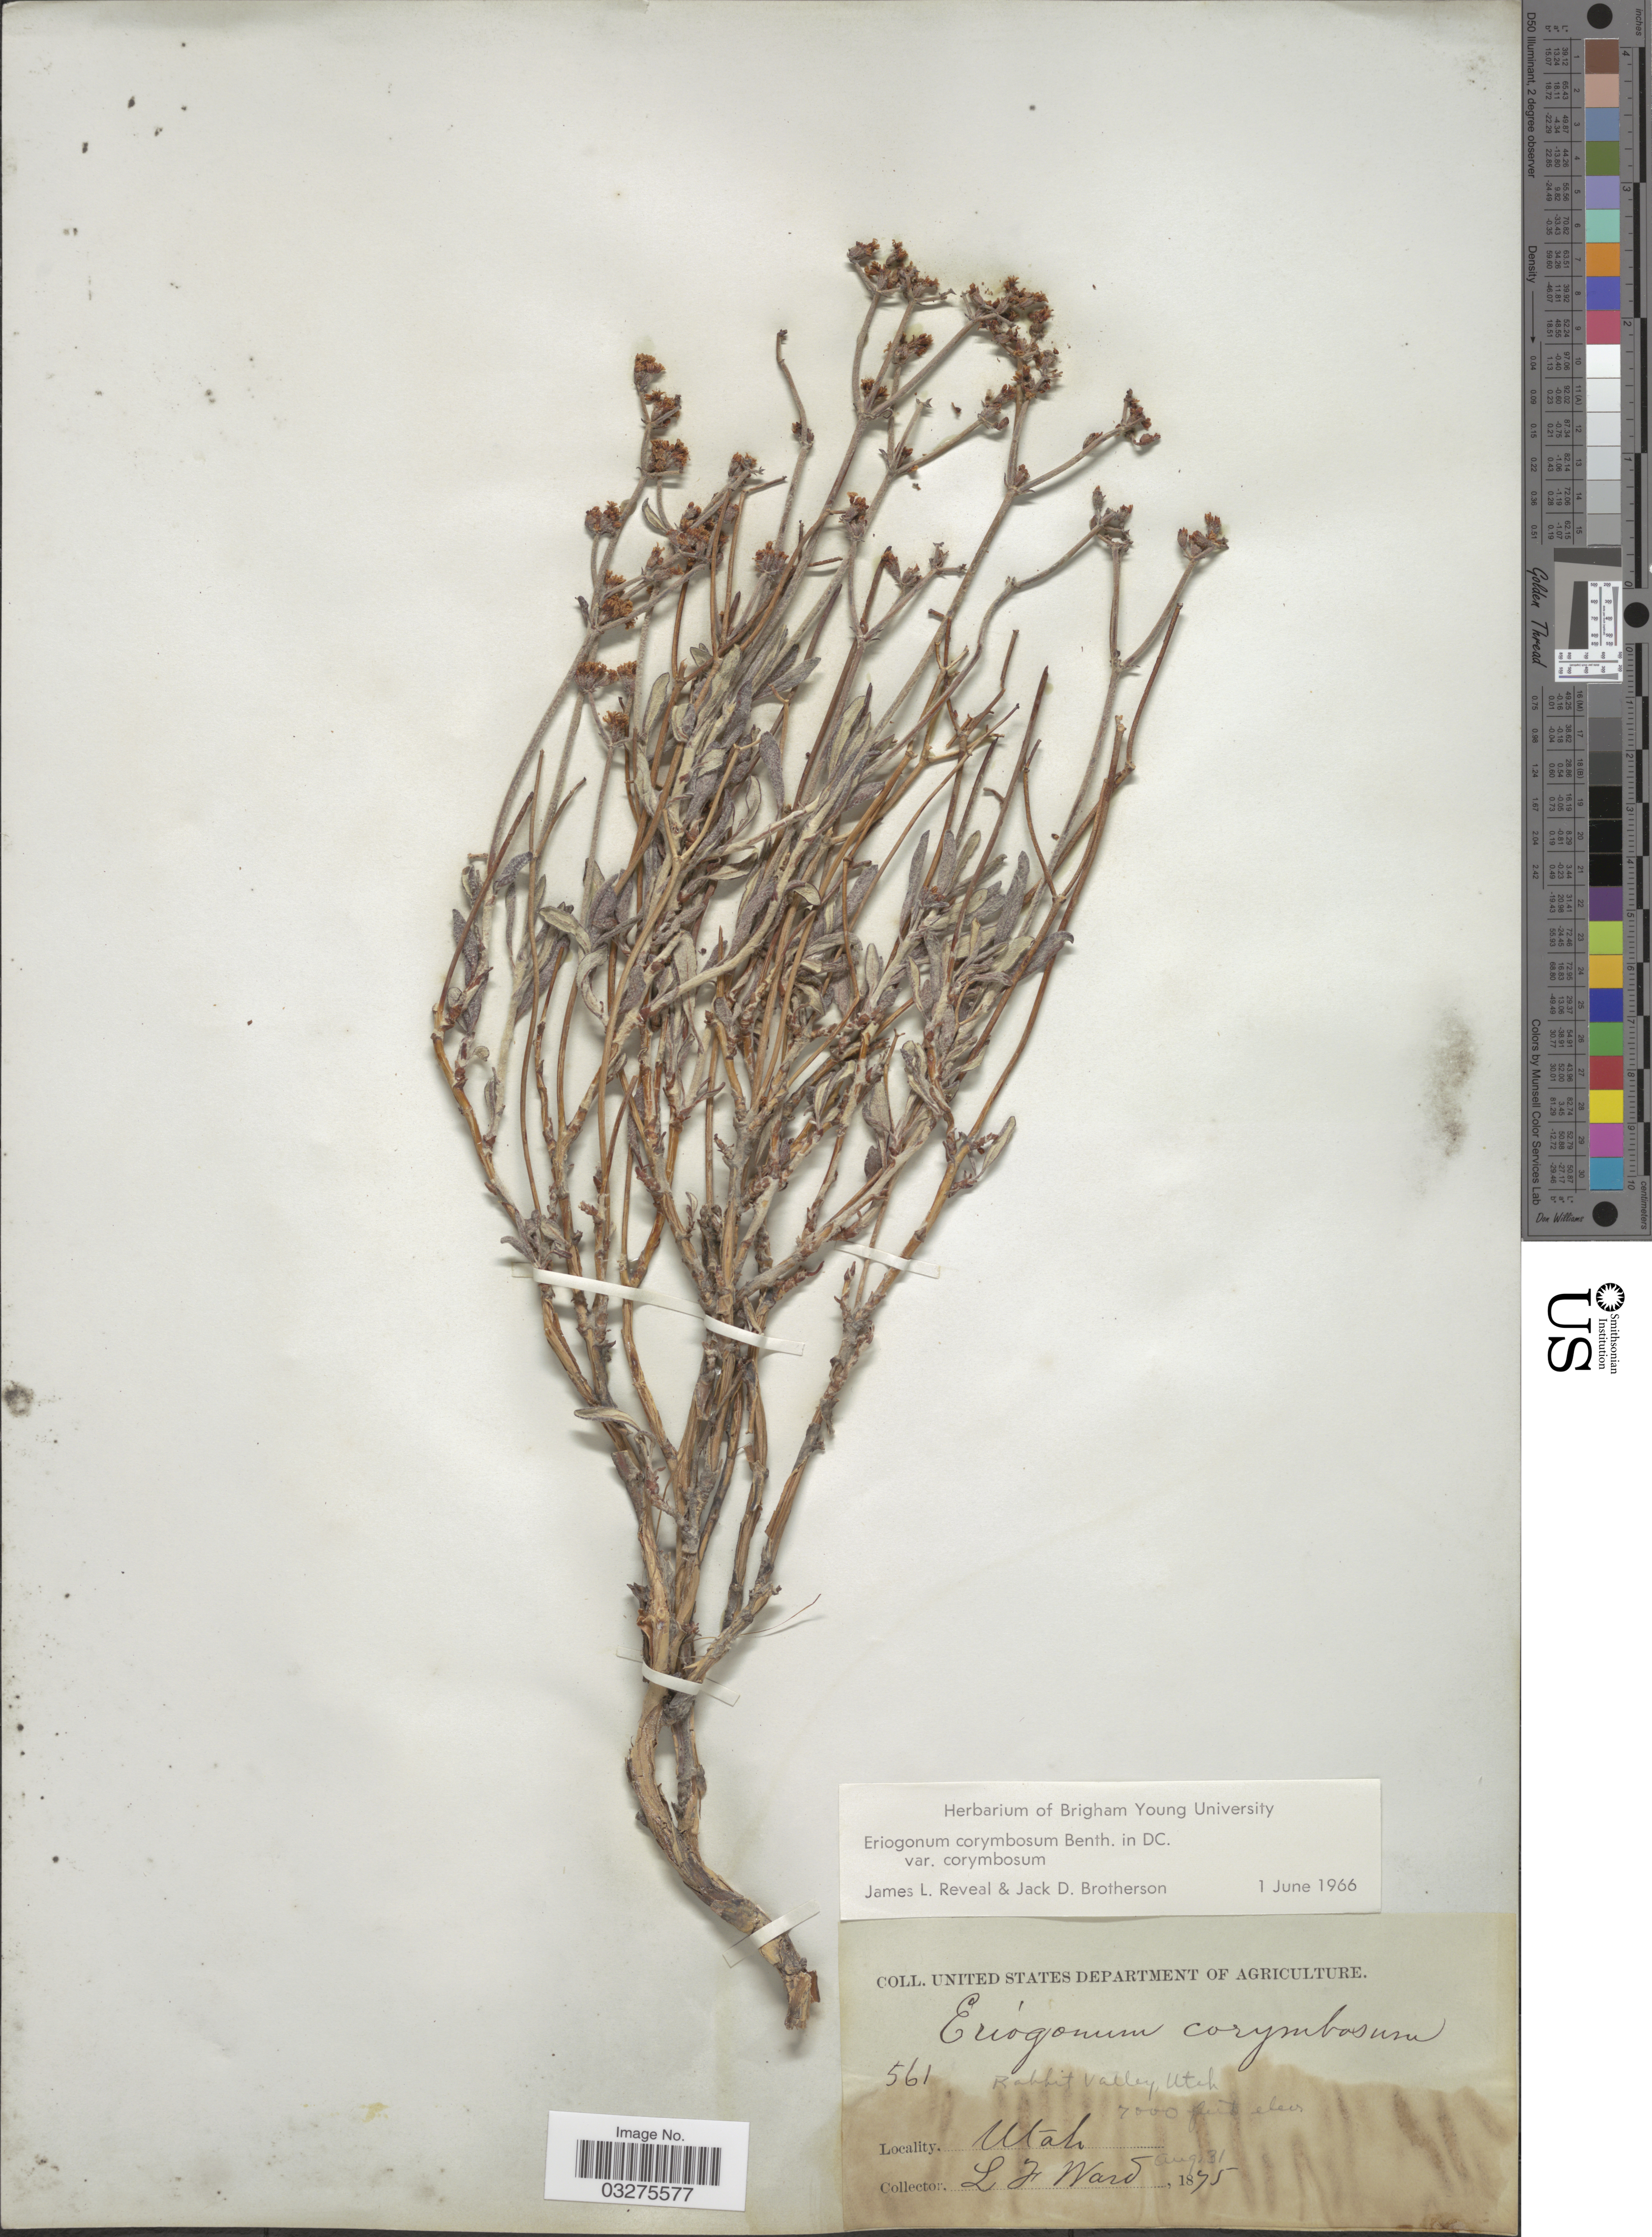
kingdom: Plantae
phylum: Tracheophyta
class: Magnoliopsida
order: Caryophyllales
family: Polygonaceae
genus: Eriogonum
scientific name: Eriogonum corymbosum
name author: Benth.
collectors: L. Ward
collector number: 561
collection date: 1875-08-31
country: United States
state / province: Utah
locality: Rabbit Valley.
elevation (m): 2134